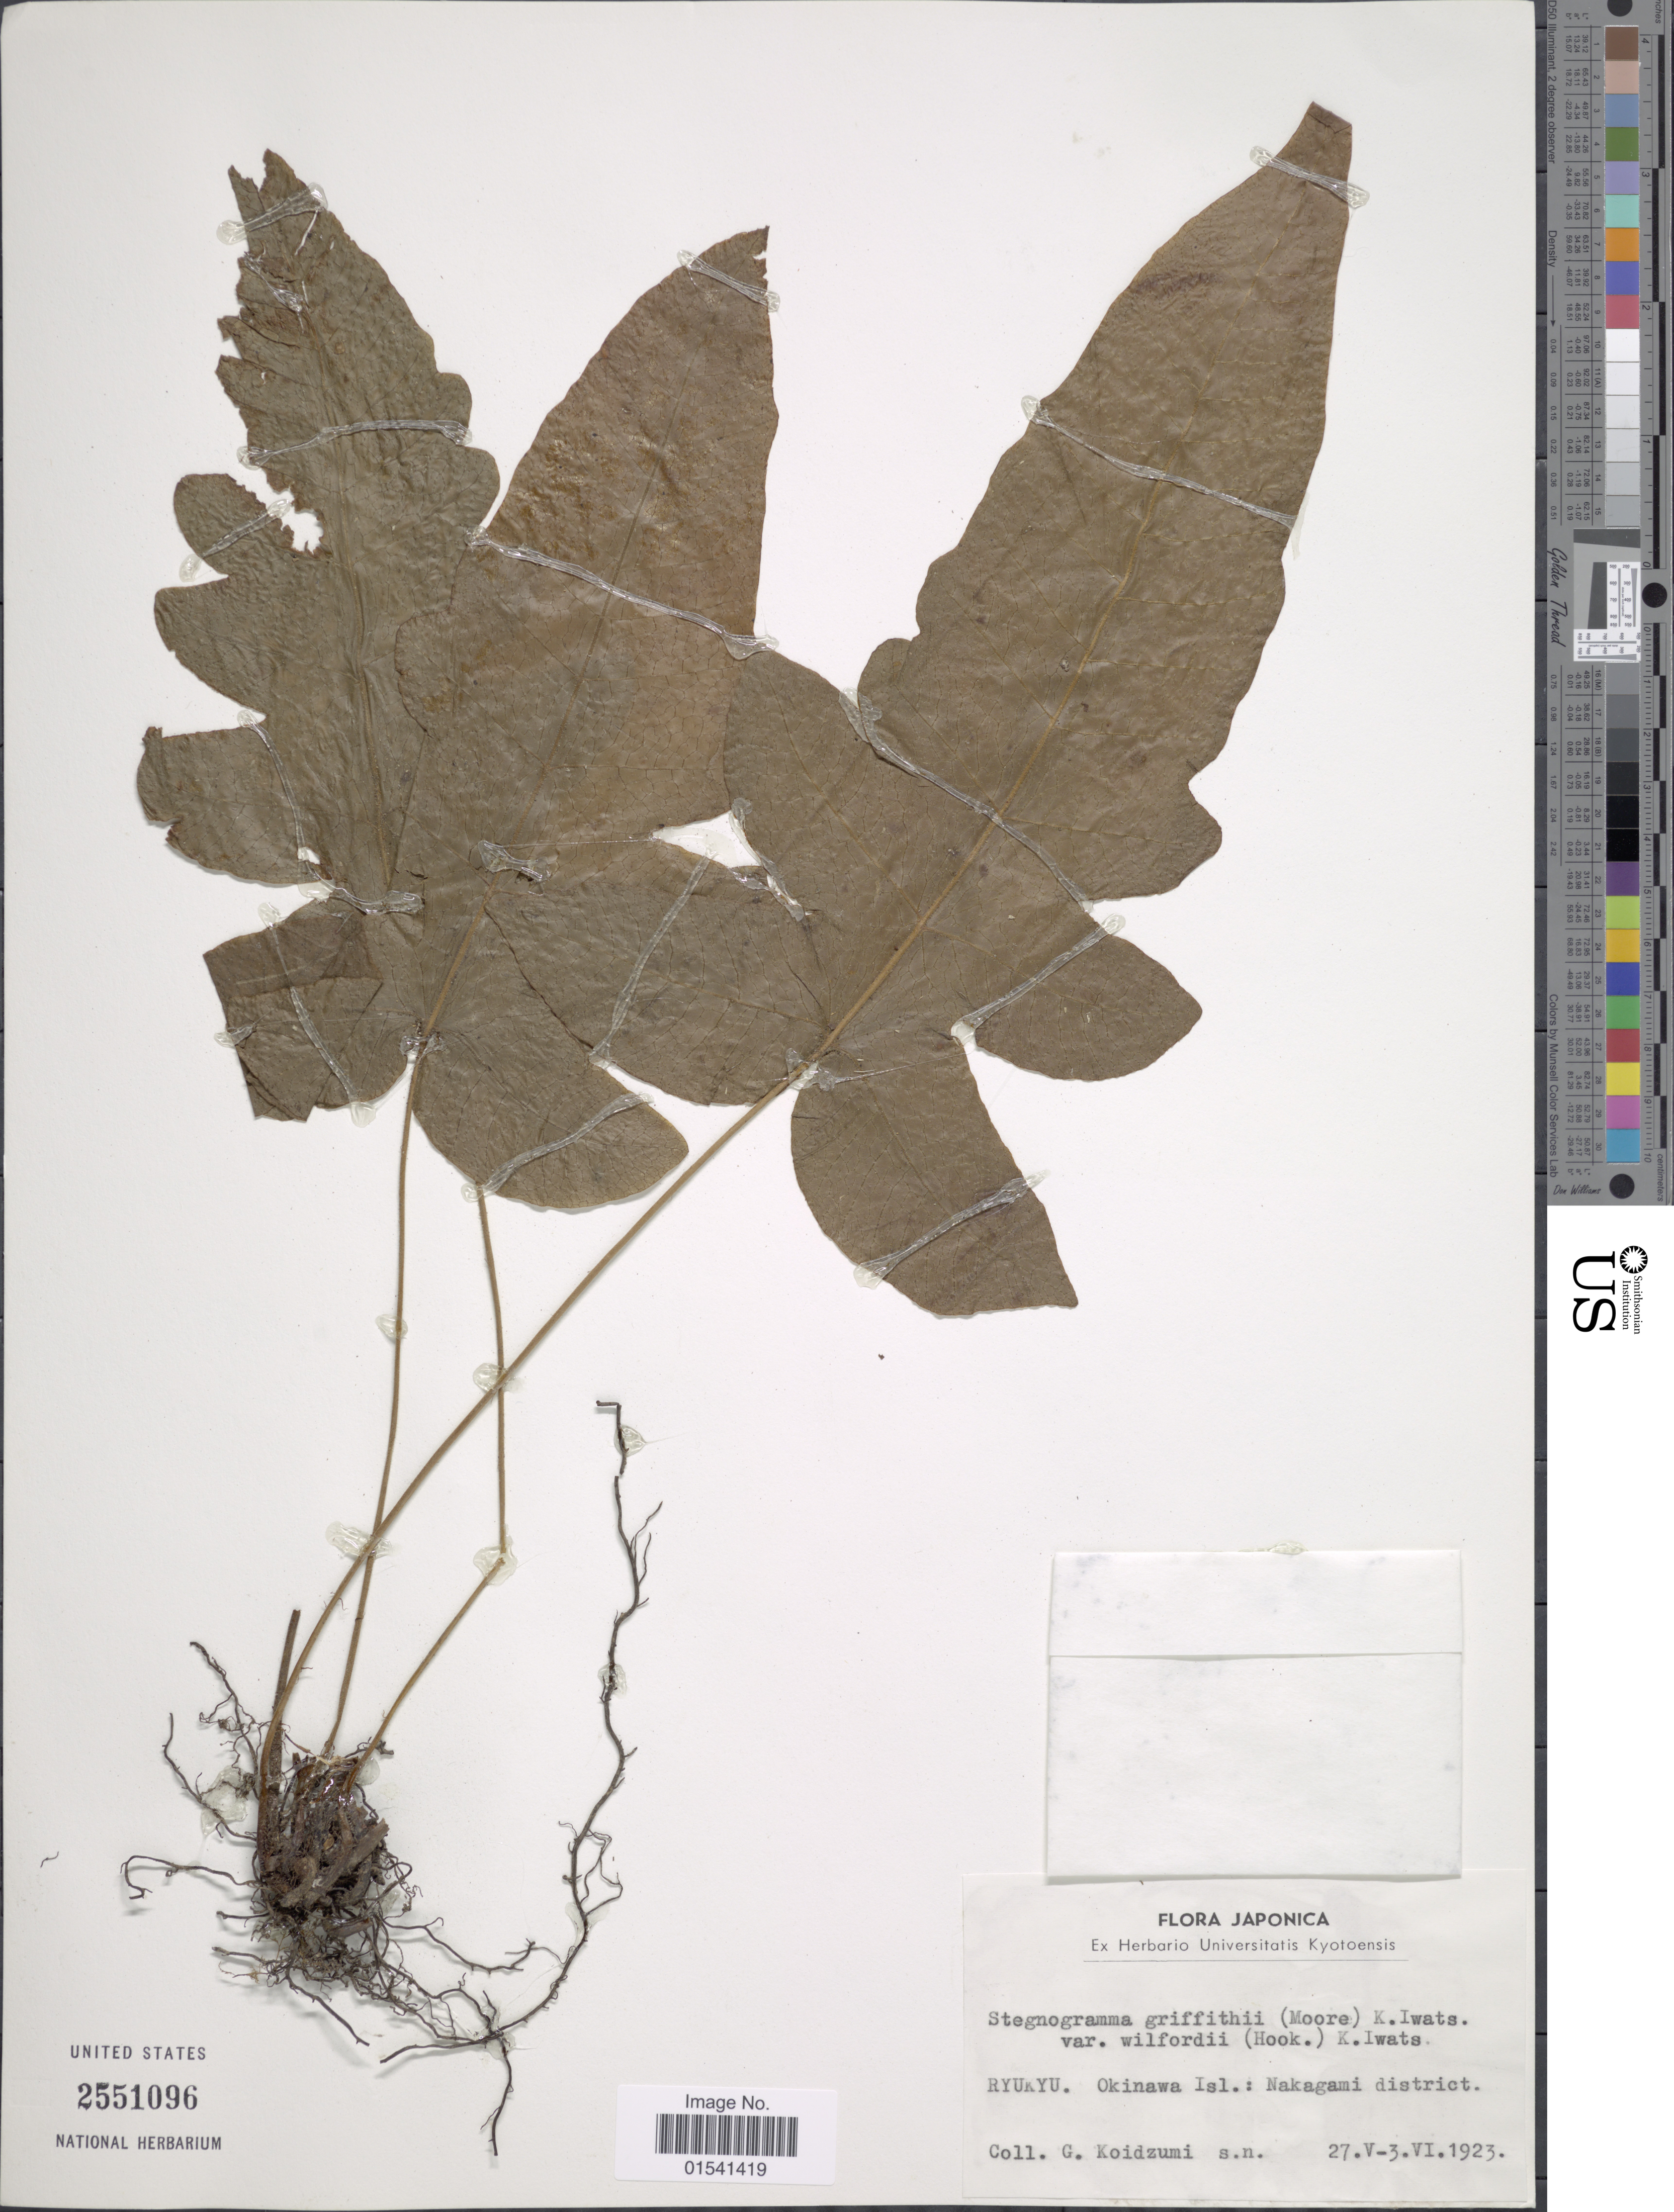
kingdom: Plantae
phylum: Tracheophyta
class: Polypodiopsida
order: Polypodiales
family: Thelypteridaceae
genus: Stegnogramma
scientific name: Stegnogramma griffithii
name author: (T. Moore) K. Iwats.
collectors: G. Koidzumi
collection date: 1923-05-27/1923-06-03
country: Japan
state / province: Okinawa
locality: Ryukyu. Okinawa Isl.: Nakagami district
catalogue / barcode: US 2551096